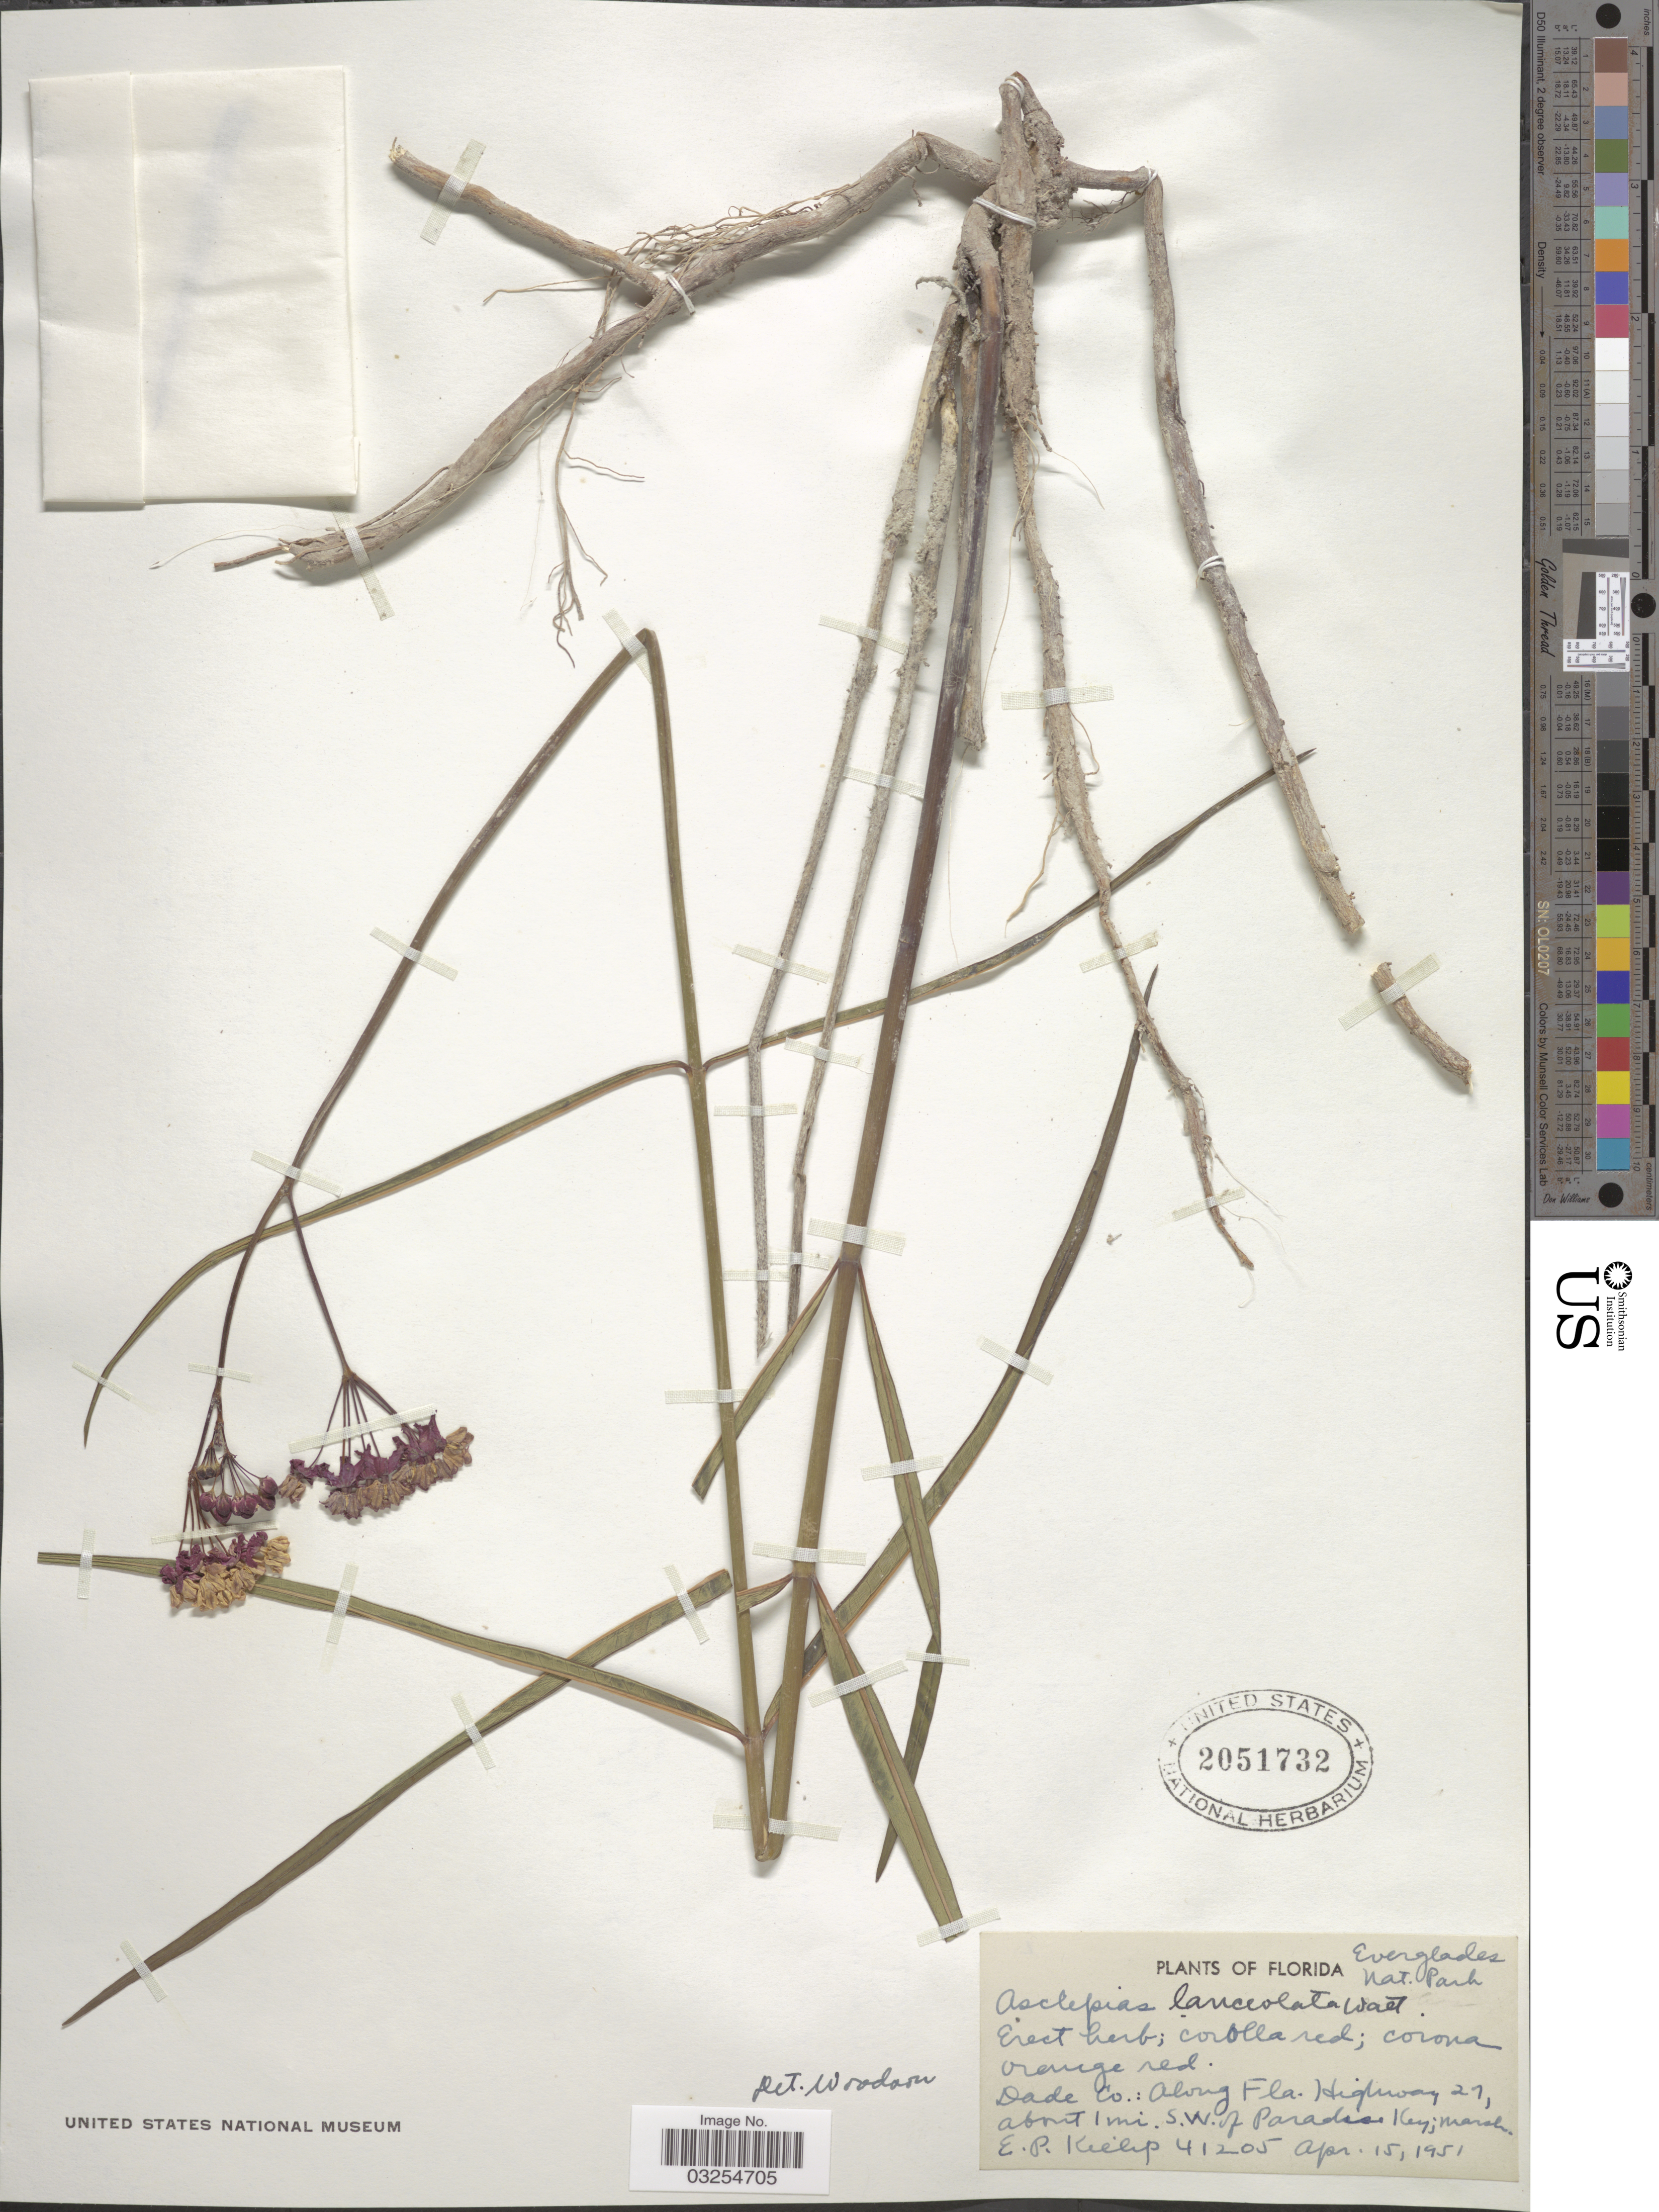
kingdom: Plantae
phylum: Tracheophyta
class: Magnoliopsida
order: Gentianales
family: Apocynaceae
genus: Asclepias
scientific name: Asclepias lanceolata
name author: Walter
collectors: E. P. Killip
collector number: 41205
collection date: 1951-04-15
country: United States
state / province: Florida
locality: Everglades Nat. Park. Dade Co.: Along Fla. Highway 27, about 1 mi. S.W. of Paradise Key.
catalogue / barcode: US 2051732